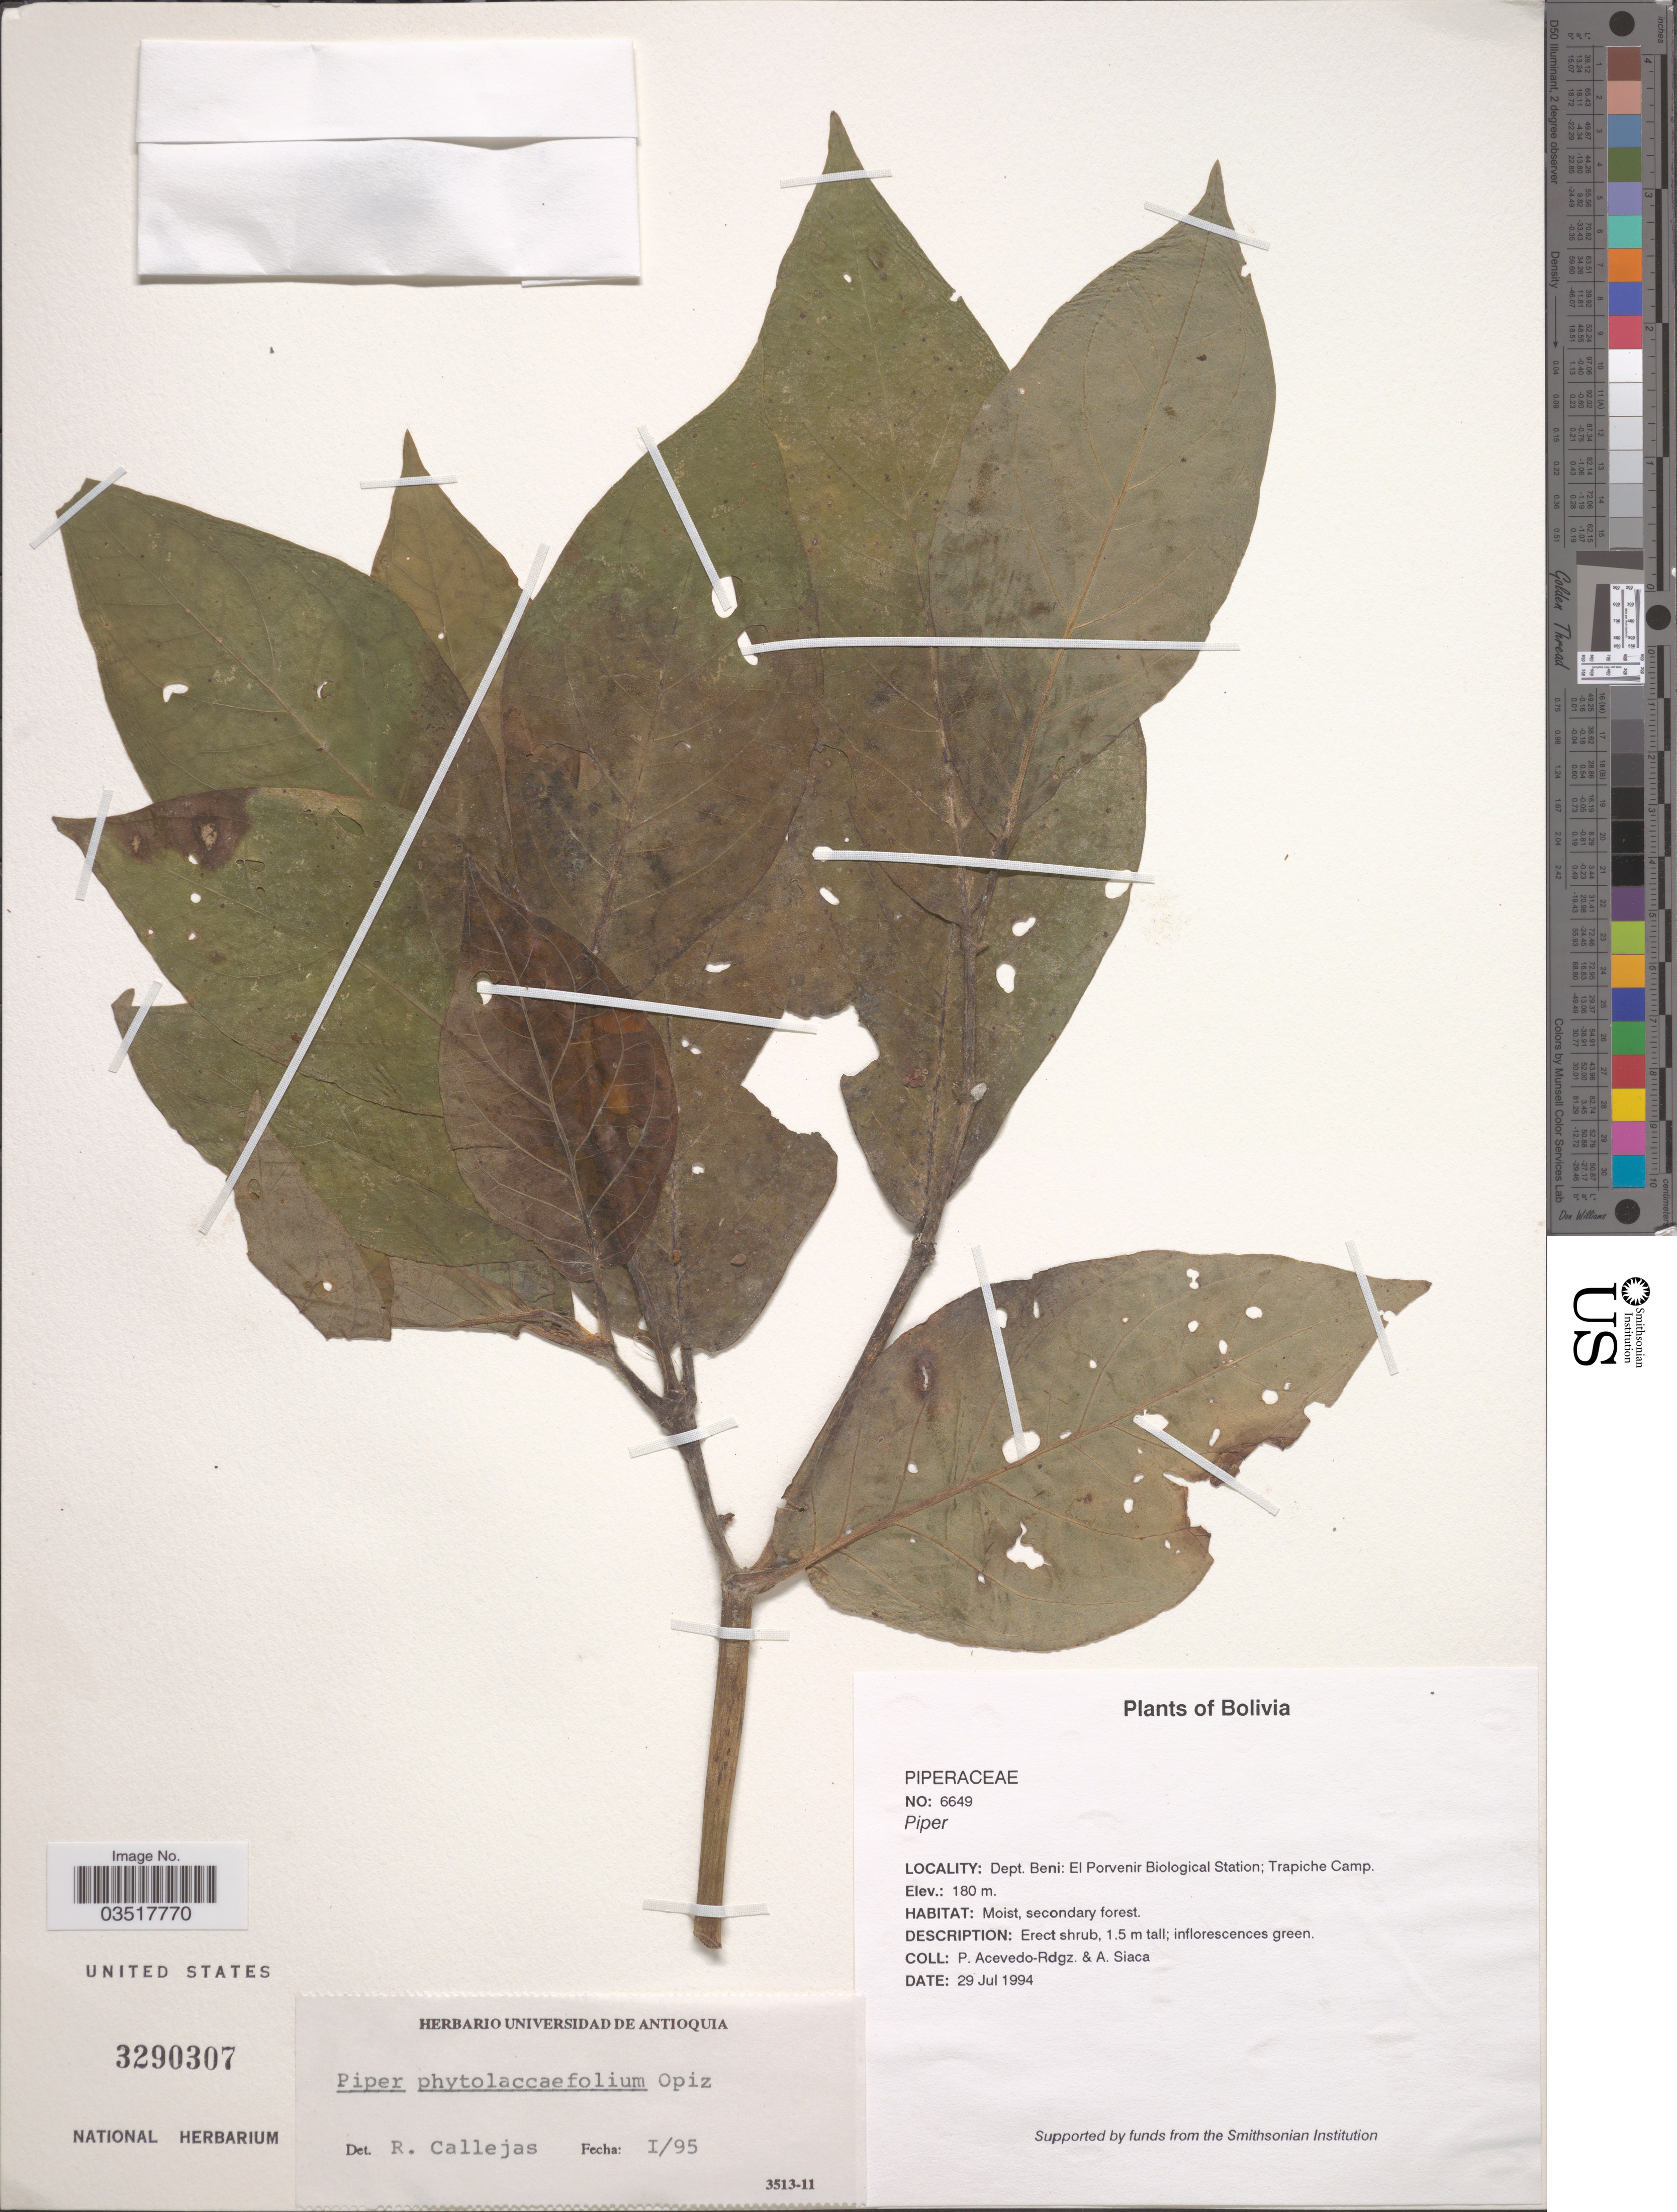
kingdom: Plantae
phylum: Tracheophyta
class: Magnoliopsida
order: Piperales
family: Piperaceae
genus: Piper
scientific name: Piper phytolaccifolium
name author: Opiz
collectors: P. Acevedo-Rodr. & A. Siaca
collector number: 6649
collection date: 1994-07-29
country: Bolivia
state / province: Beni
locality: Dept. Beni: El Porvenir Biological Station; Trapiche Camp.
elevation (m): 180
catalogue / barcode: US 3290307